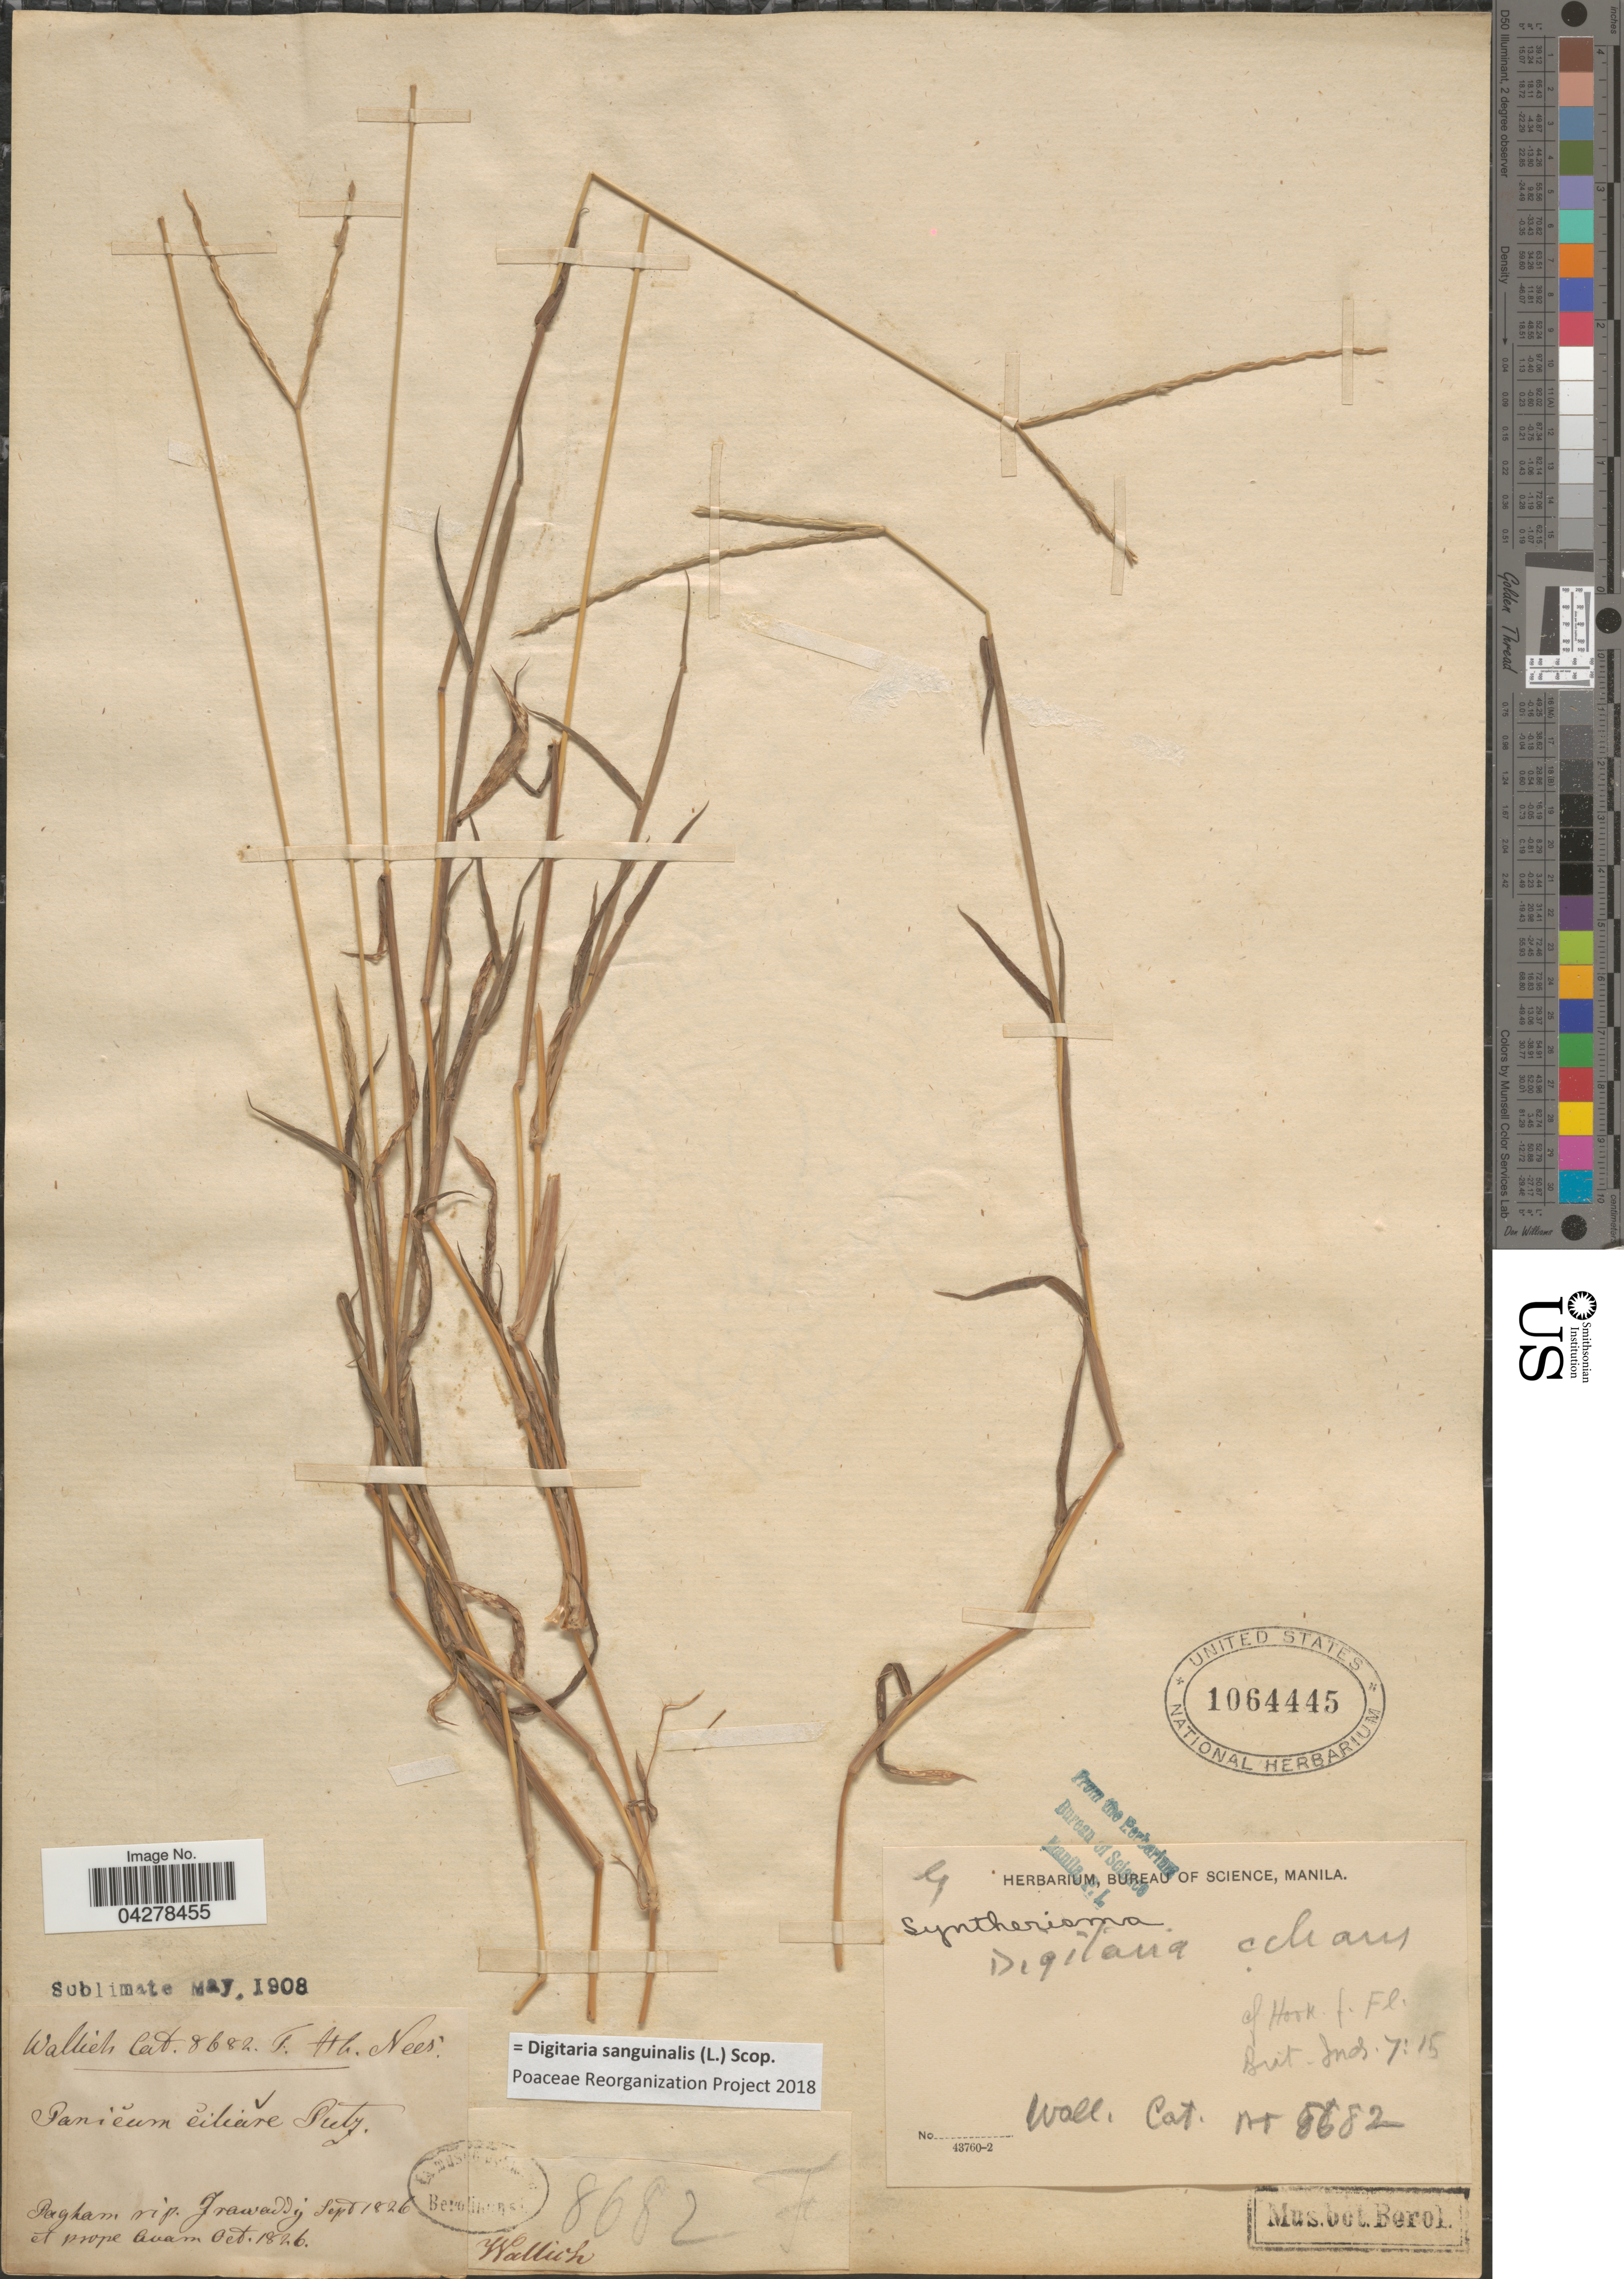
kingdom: Plantae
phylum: Tracheophyta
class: Liliopsida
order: Poales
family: Poaceae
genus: Digitaria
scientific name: Digitaria sanguinalis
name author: (L.) Scop.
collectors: -- Wallich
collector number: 8682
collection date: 1826-09/1826-10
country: India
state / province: Assam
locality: Pagham rip [interpreted]. Jrawaddy [interpreted] et prope Assam.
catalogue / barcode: US 1064445